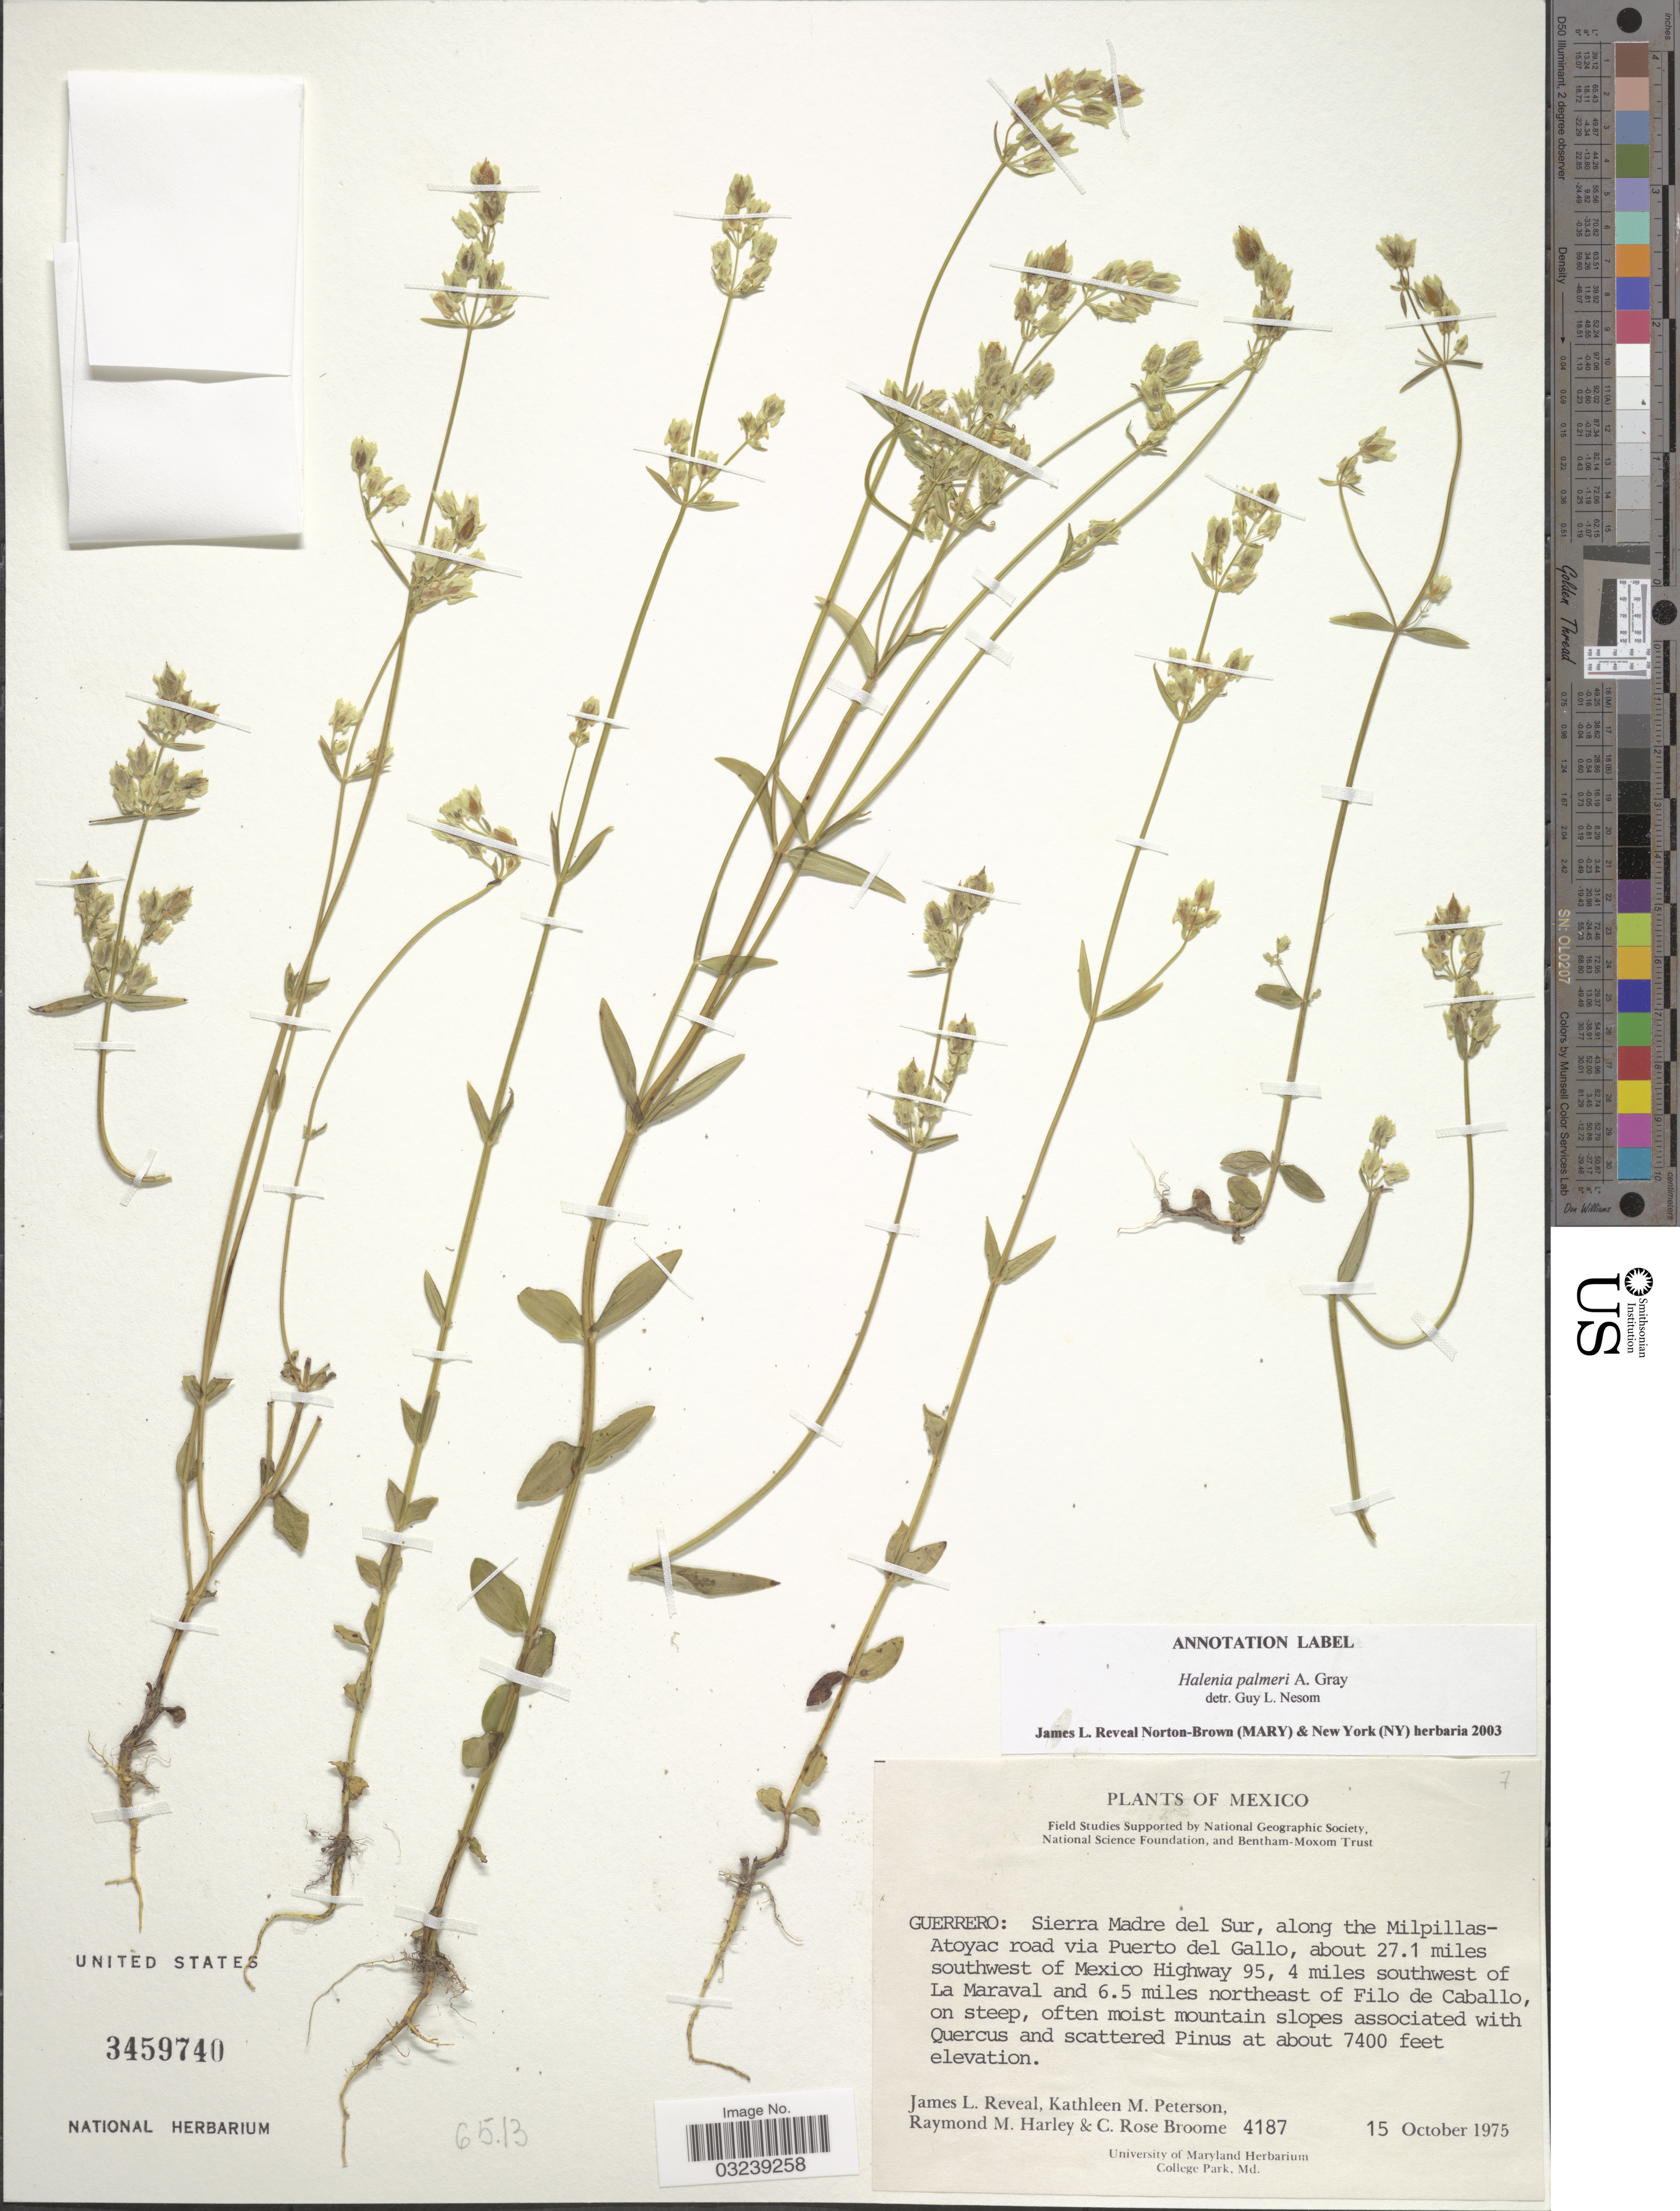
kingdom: Plantae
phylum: Tracheophyta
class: Magnoliopsida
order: Gentianales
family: Gentianaceae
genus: Halenia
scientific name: Halenia palmeri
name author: A. Gray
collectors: J. L. Reveal, K. Peterson, R. M. Harley & C. R. Broome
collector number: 4187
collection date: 1975-10-15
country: Mexico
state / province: Guerrero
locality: Sierra Madre del Sur, along the Milpillas-Atoyac road via Puerto del Gallo, about 27.1 miles southwest of Mexico Highway 95, 4 miles southwest of La Maraval and 6.5 miles northeast of Filo de Caballo.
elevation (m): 2256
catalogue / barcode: US 3459740